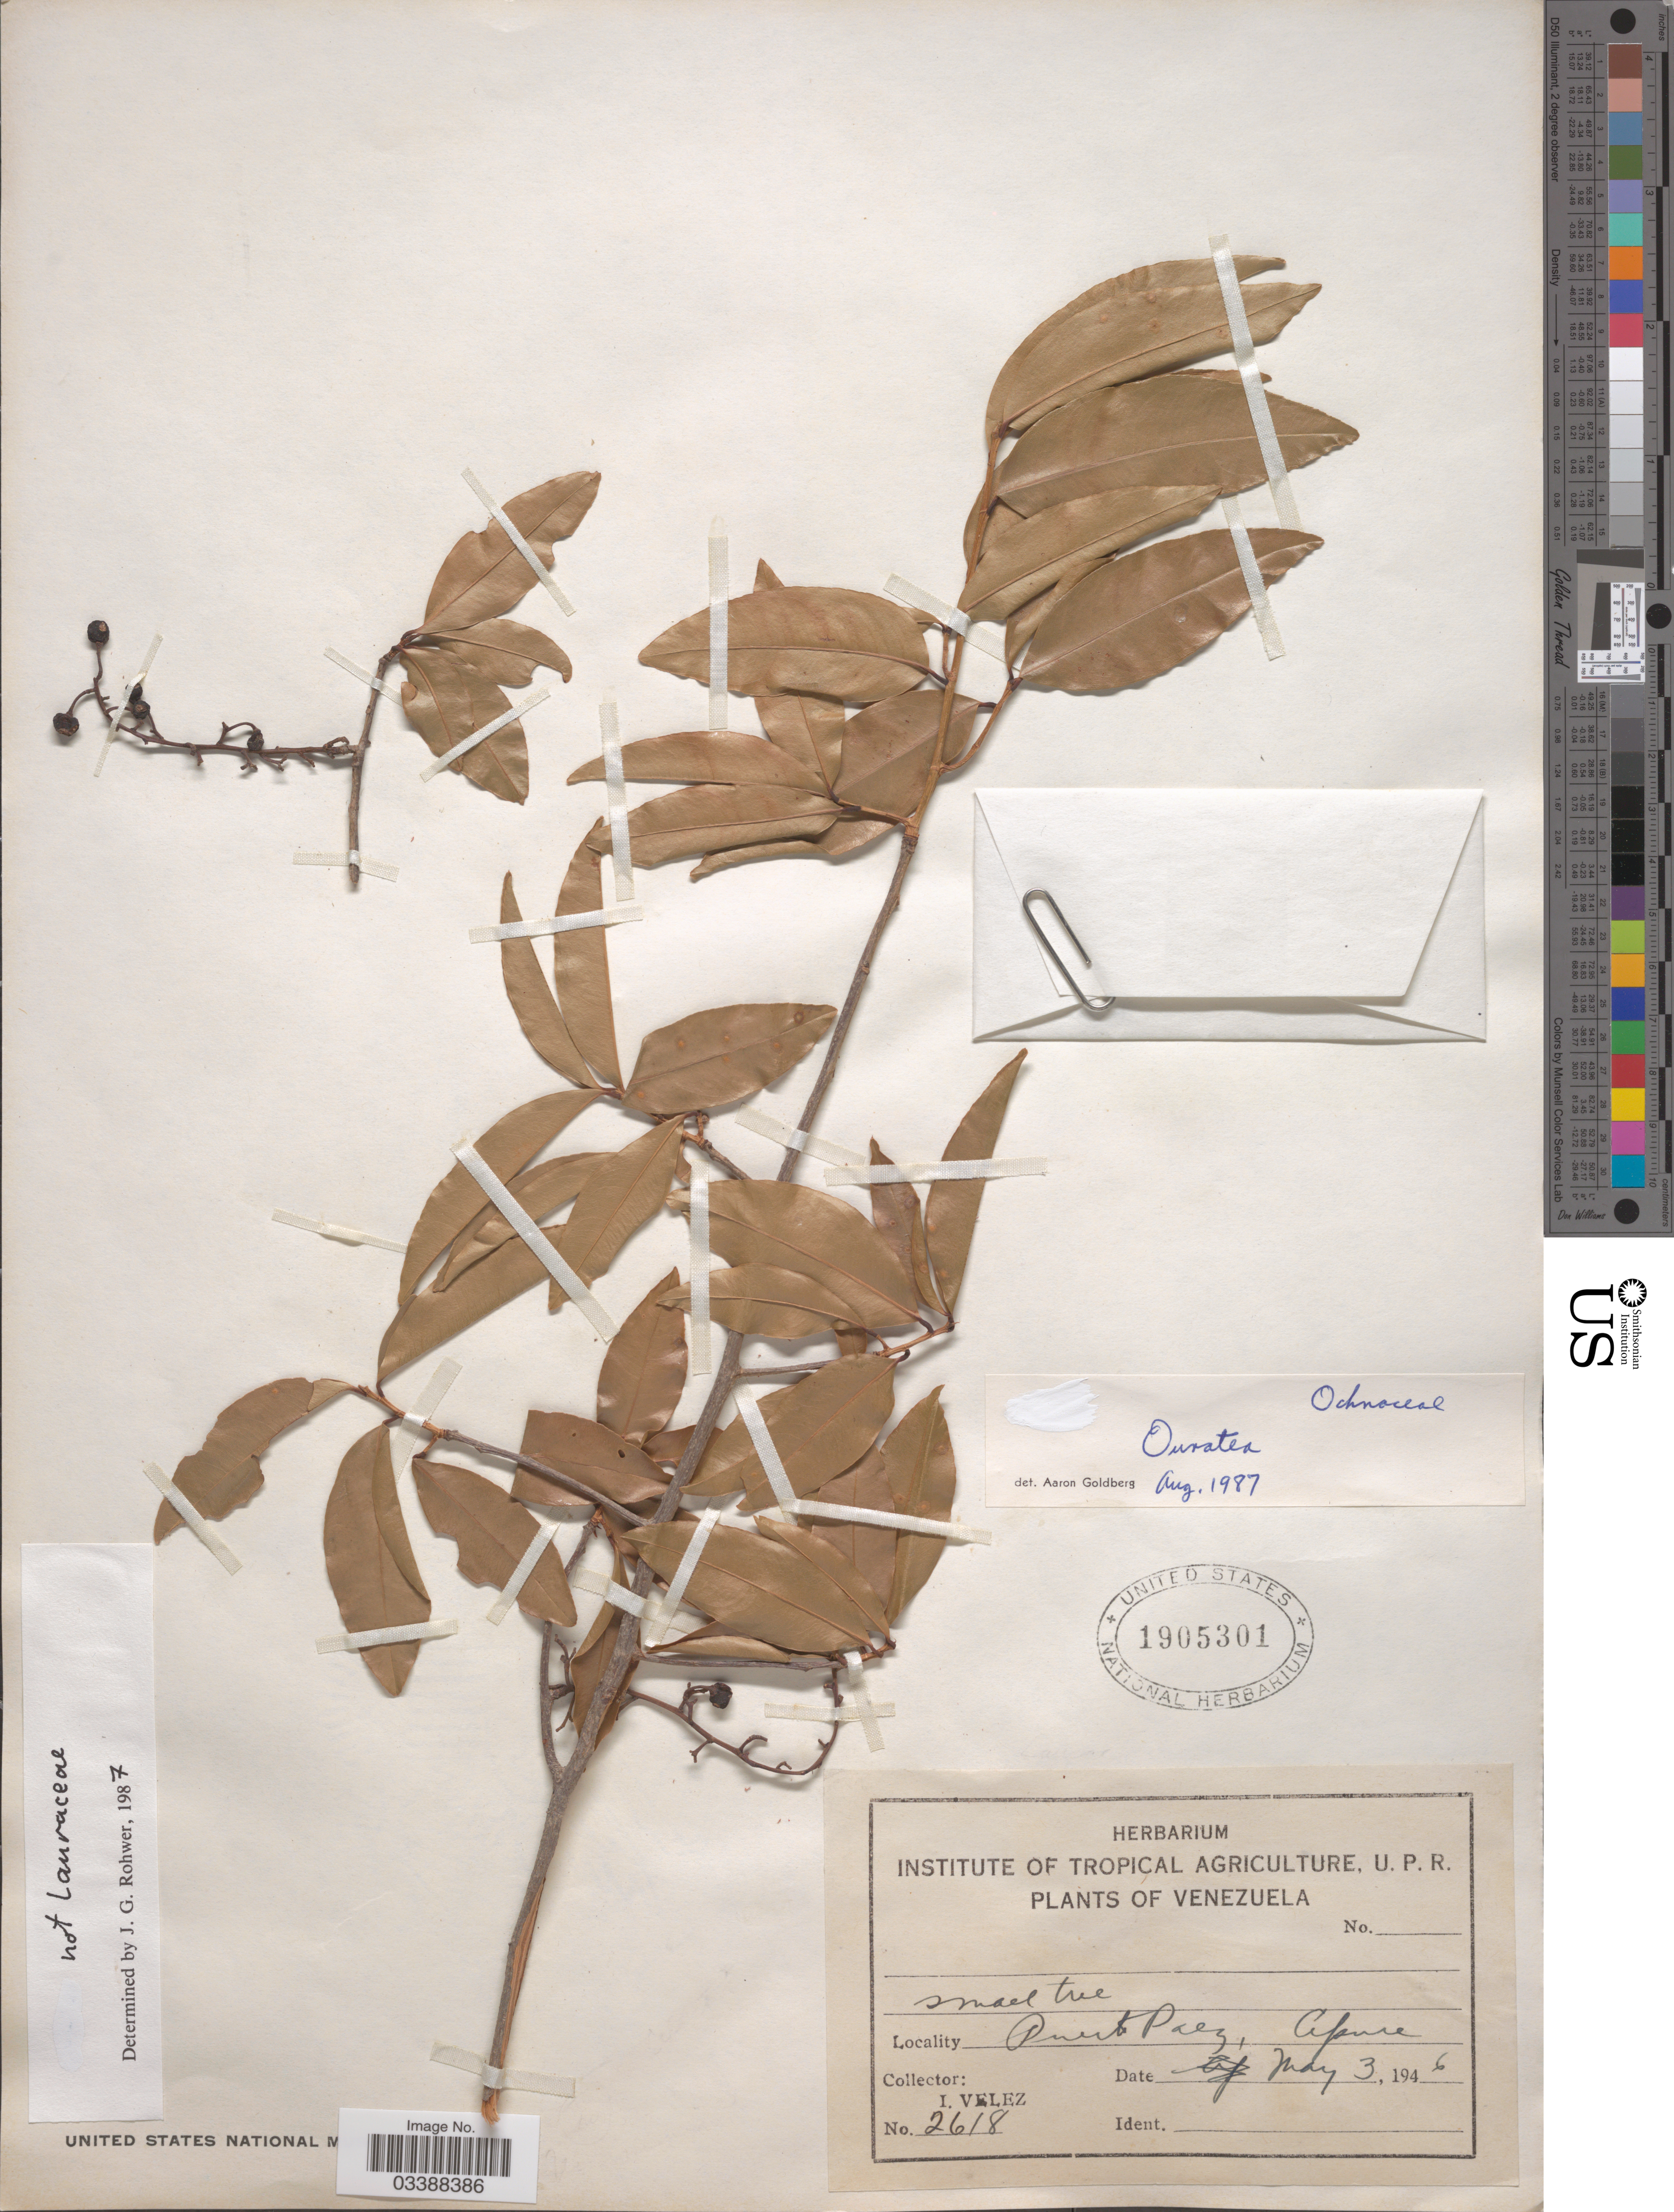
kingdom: Plantae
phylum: Tracheophyta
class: Magnoliopsida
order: Malpighiales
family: Ochnaceae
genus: Ouratea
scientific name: Ouratea sp.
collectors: I. Velez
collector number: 2618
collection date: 1946-05-03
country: Venezuela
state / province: Apure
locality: Puerto Paez.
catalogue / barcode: US 1905301